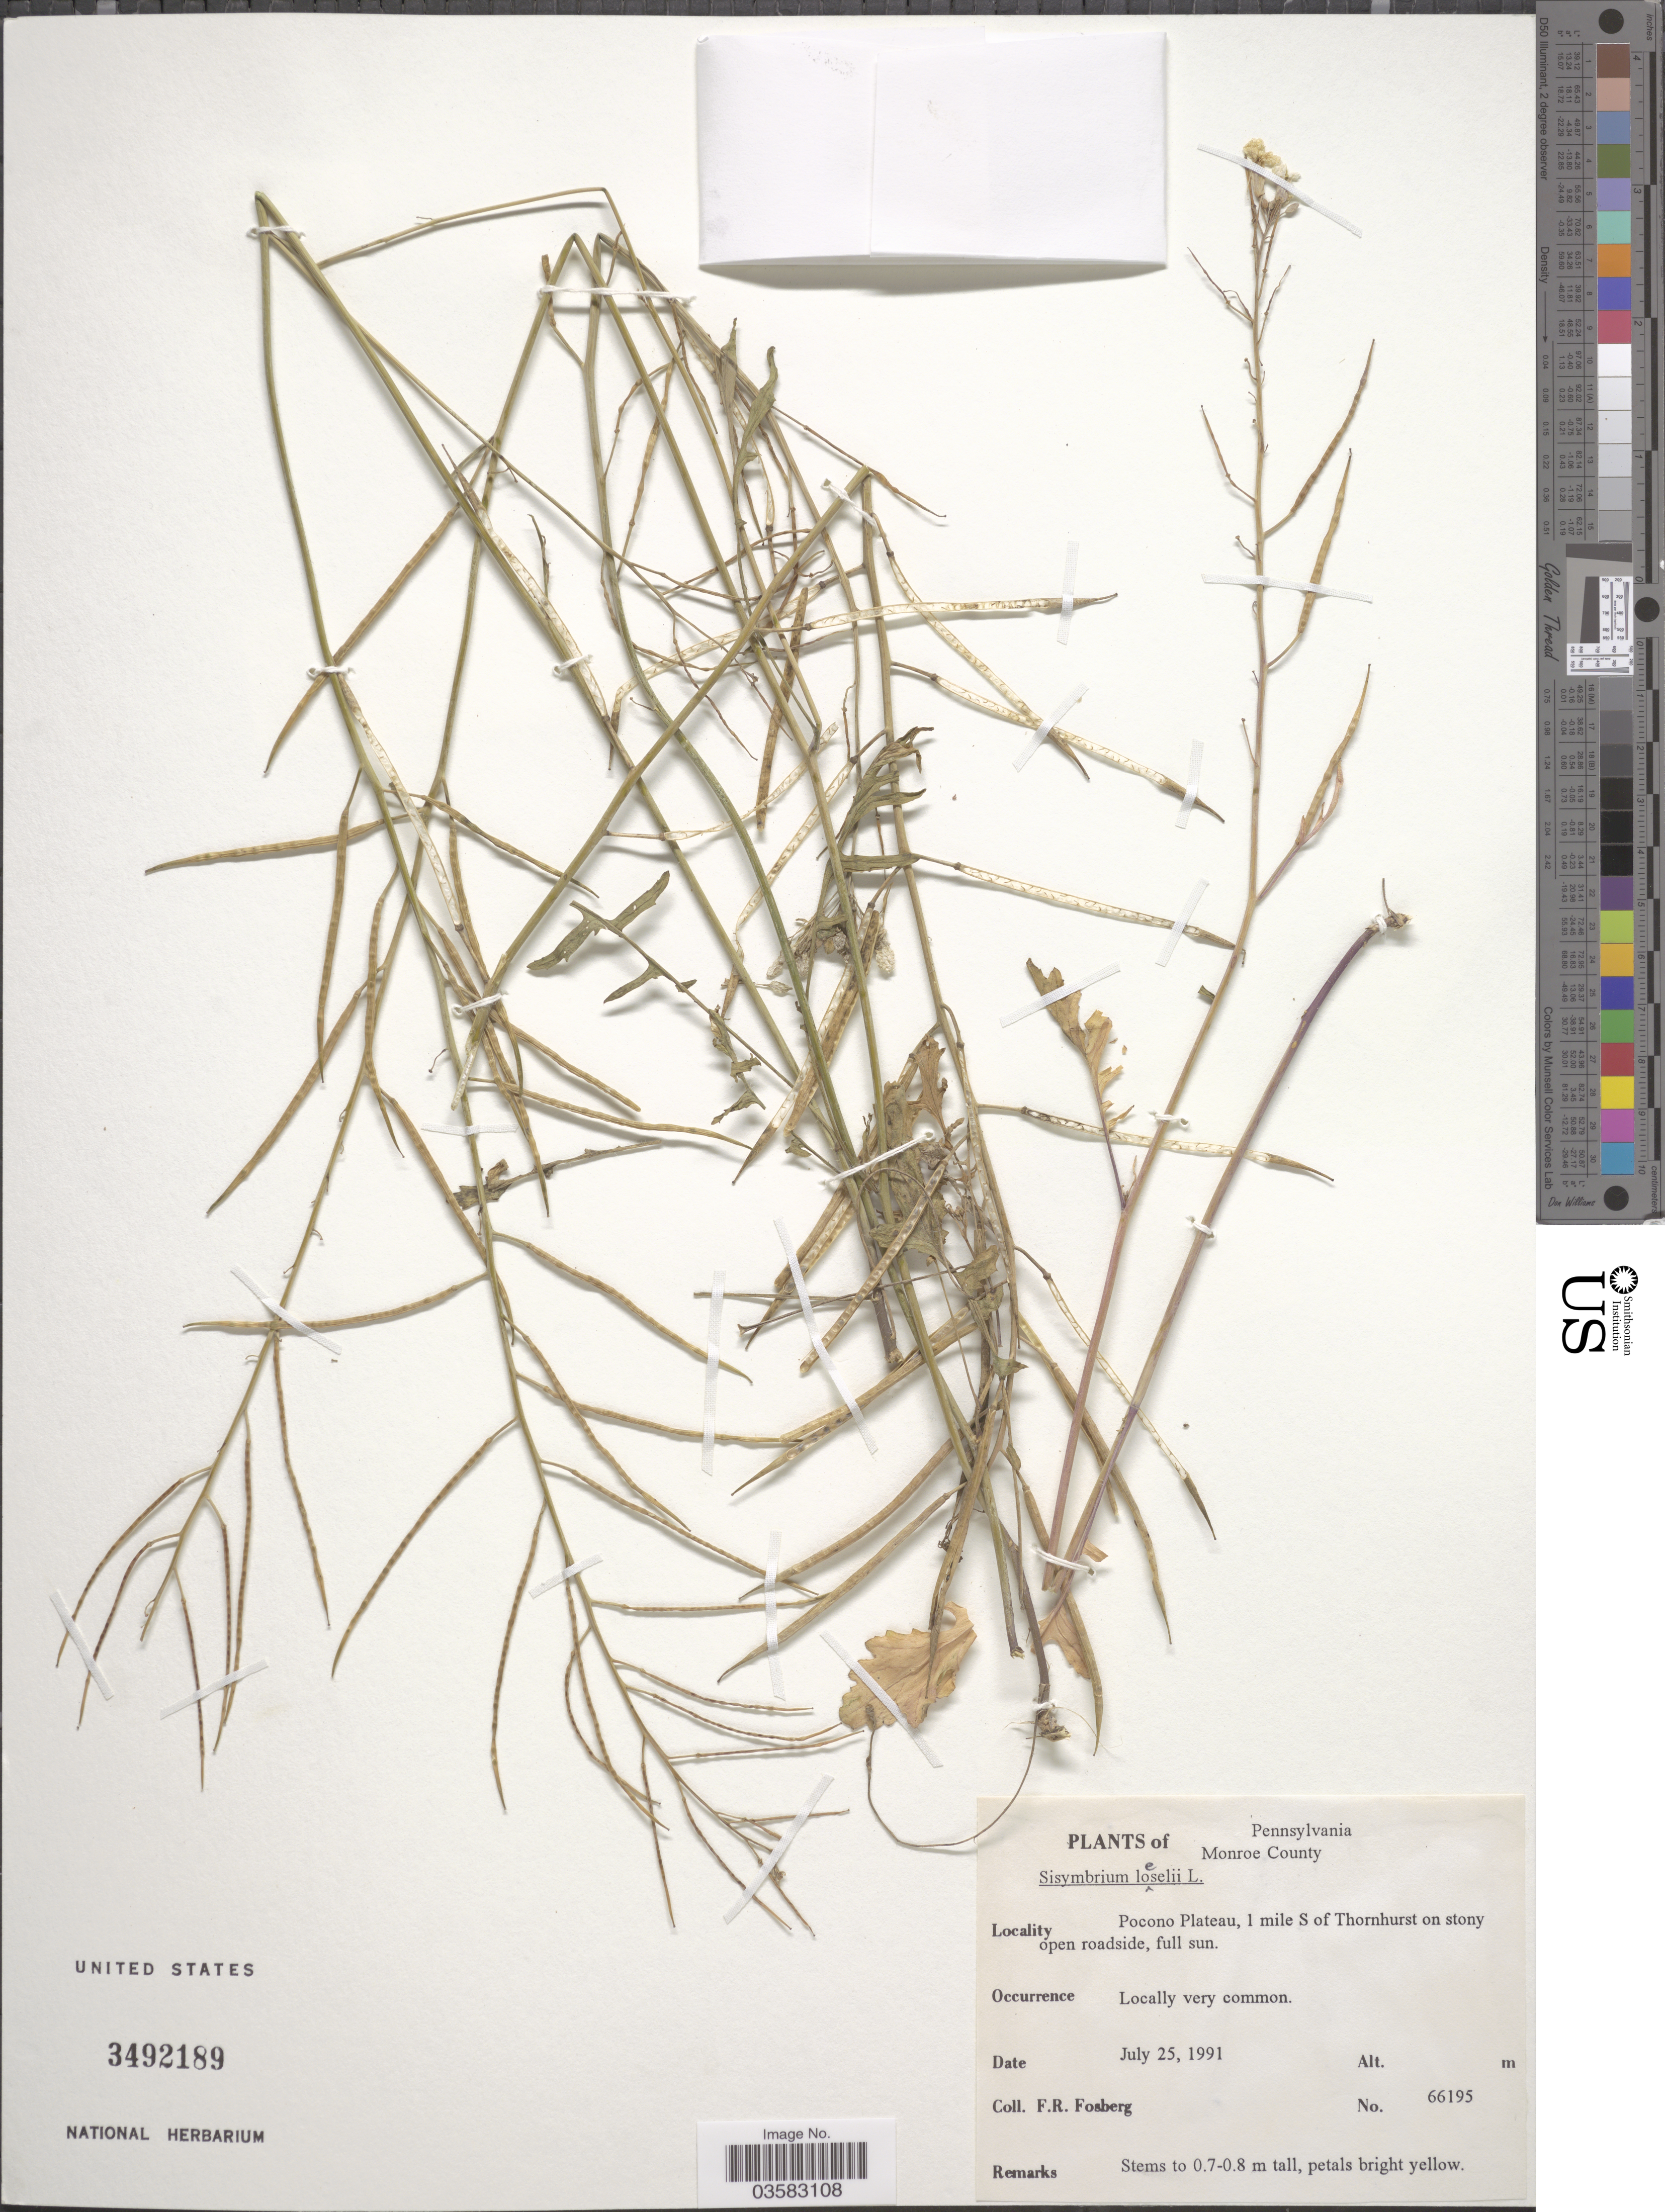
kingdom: Plantae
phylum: Tracheophyta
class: Magnoliopsida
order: Brassicales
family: Brassicaceae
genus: Sisymbrium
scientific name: Sisymbrium loeselii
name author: L.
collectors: F. R. Fosberg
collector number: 66195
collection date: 1991-07-25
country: United States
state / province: Pennsylvania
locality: Monroe County. Pocono Plateau, 1 mile S of Thornhurst on stony open roadside, full sun.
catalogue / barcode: US 3492189